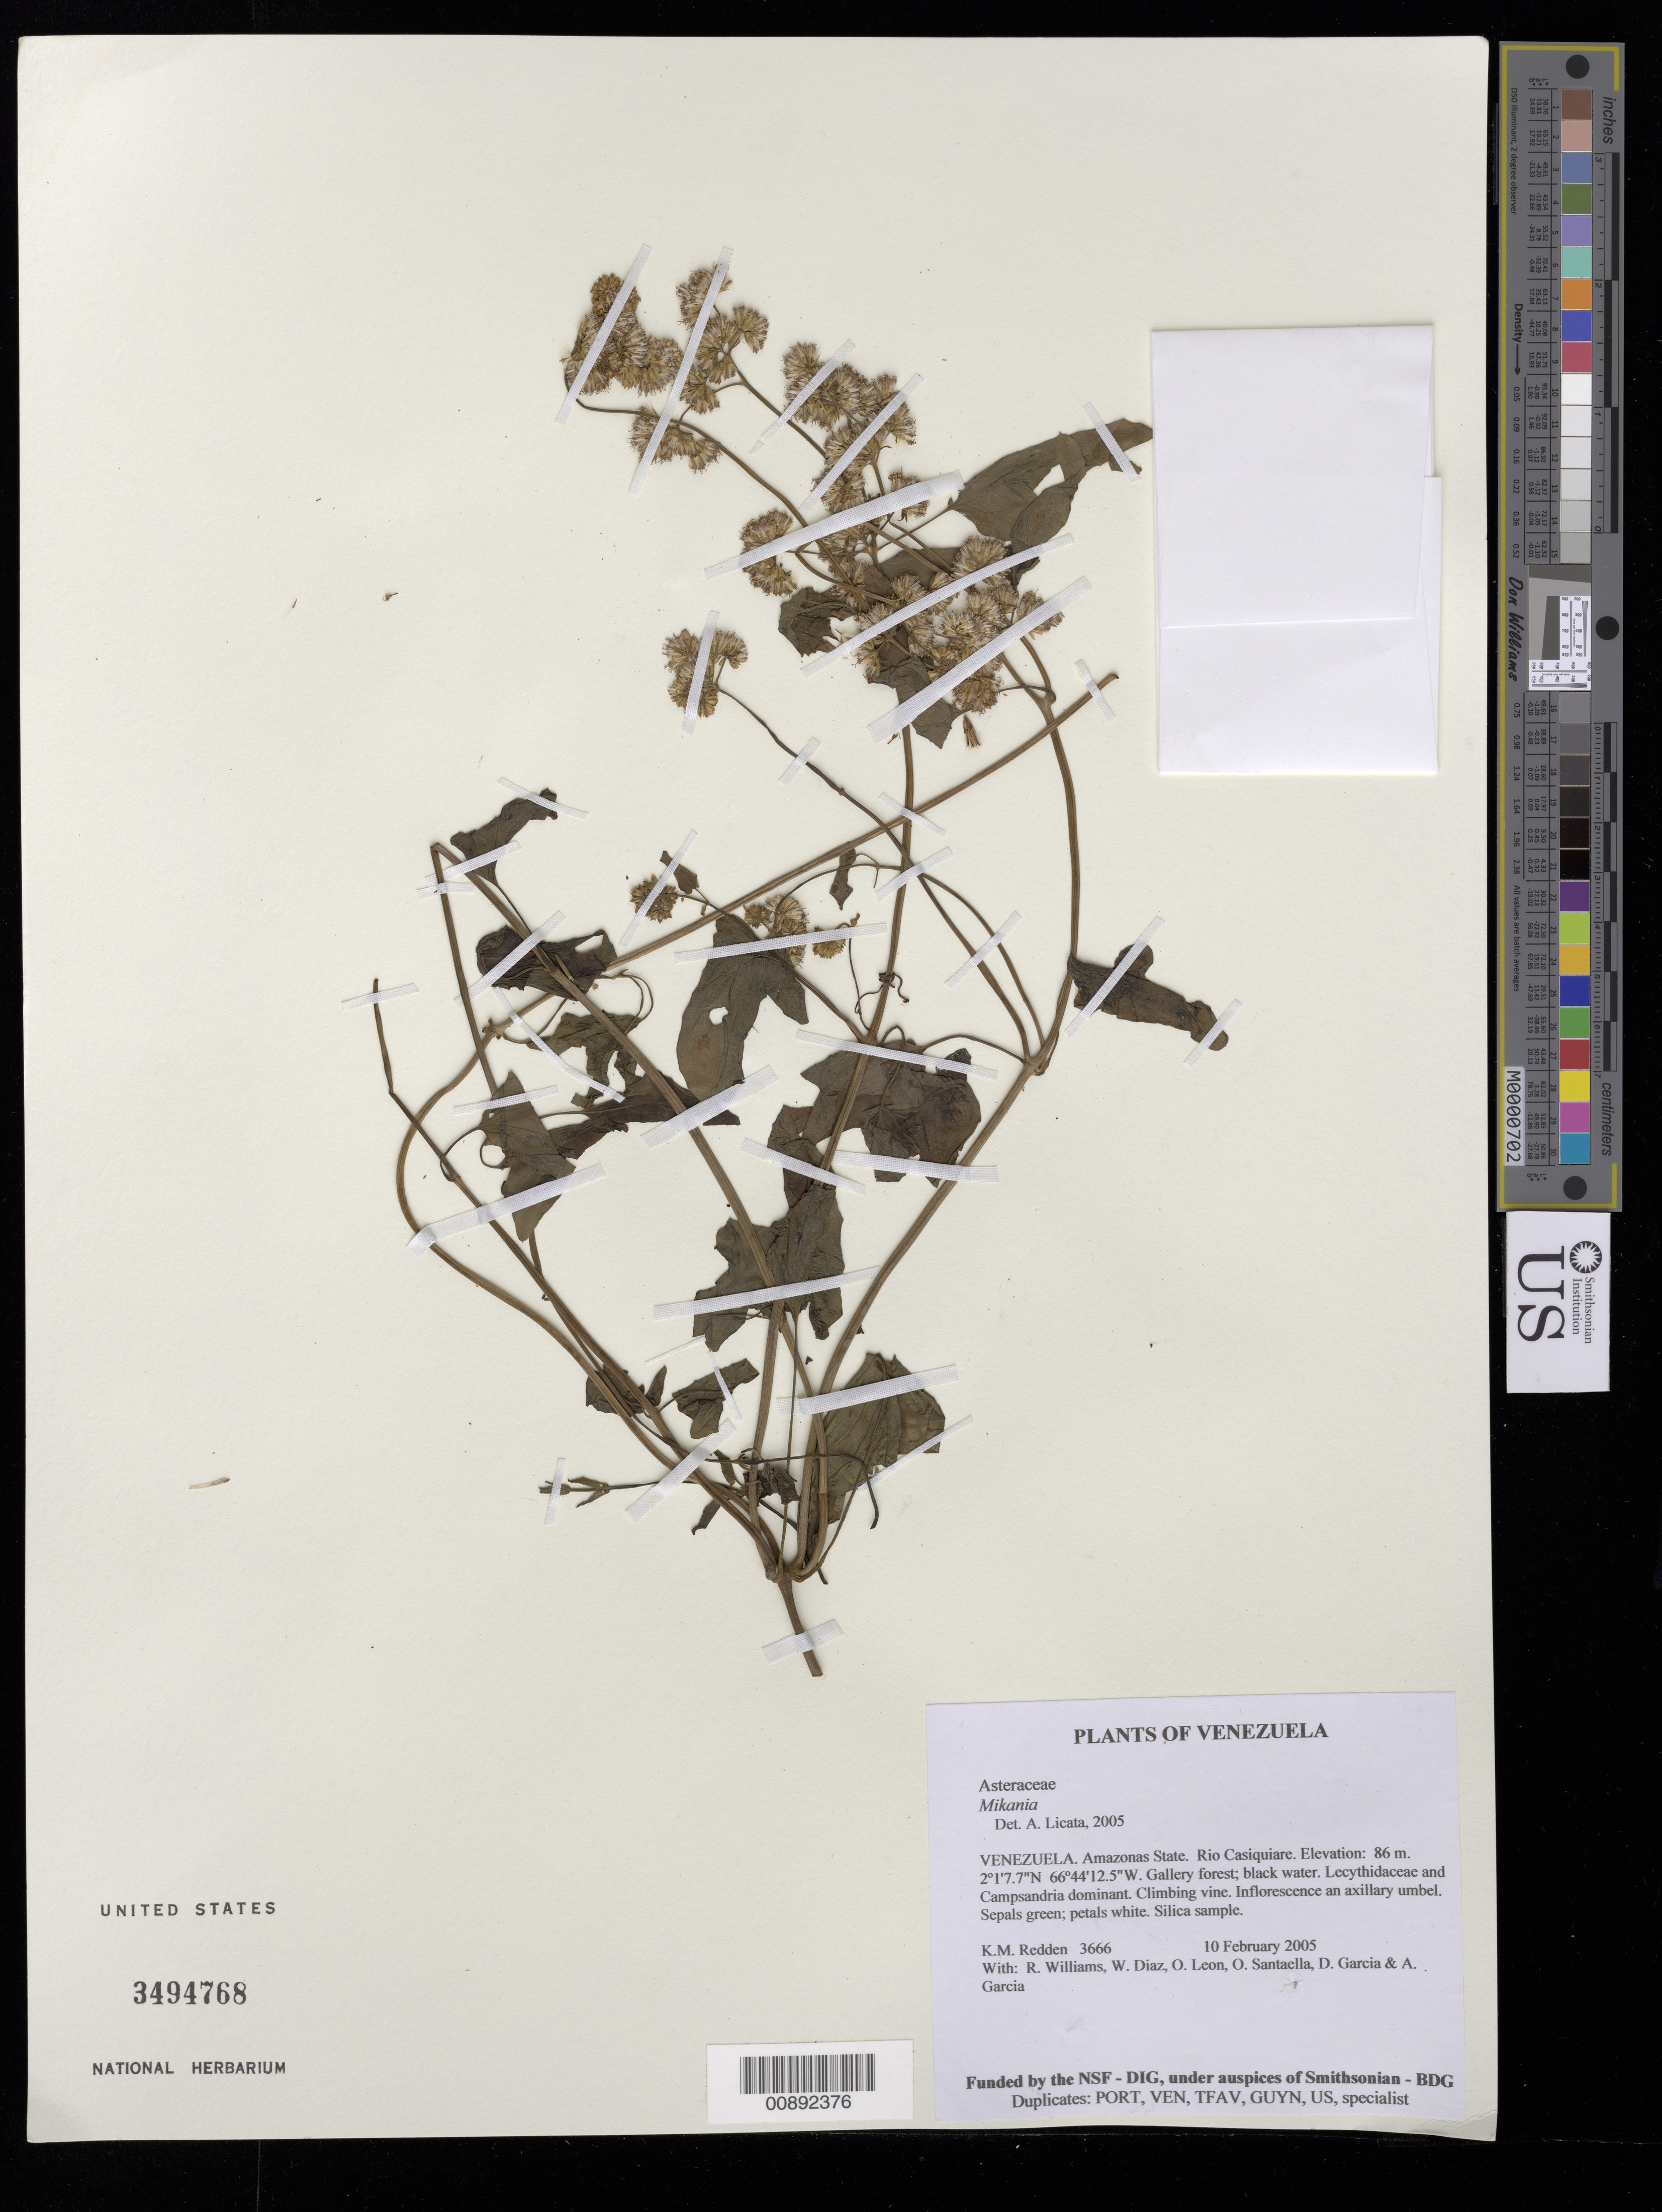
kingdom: Plantae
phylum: Tracheophyta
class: Magnoliopsida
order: Asterales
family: Asteraceae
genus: Mikania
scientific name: Mikania sp.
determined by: Licata, A., (PORT), Univ. Nac. Exp. de los Llanos Ezequiel Zamora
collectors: K. M. Redden, R. Williams, W. Díaz P., O. León, O. Santaella, D. Garcia & A. Garcia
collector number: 3666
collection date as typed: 10 February 2005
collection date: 2005-02-10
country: Venezuela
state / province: Amazonas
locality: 23 - Rio Casiquiare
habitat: Gallery forest; black water. Lecythidaceae and Campsiandra dominant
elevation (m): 86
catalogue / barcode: US 3494768